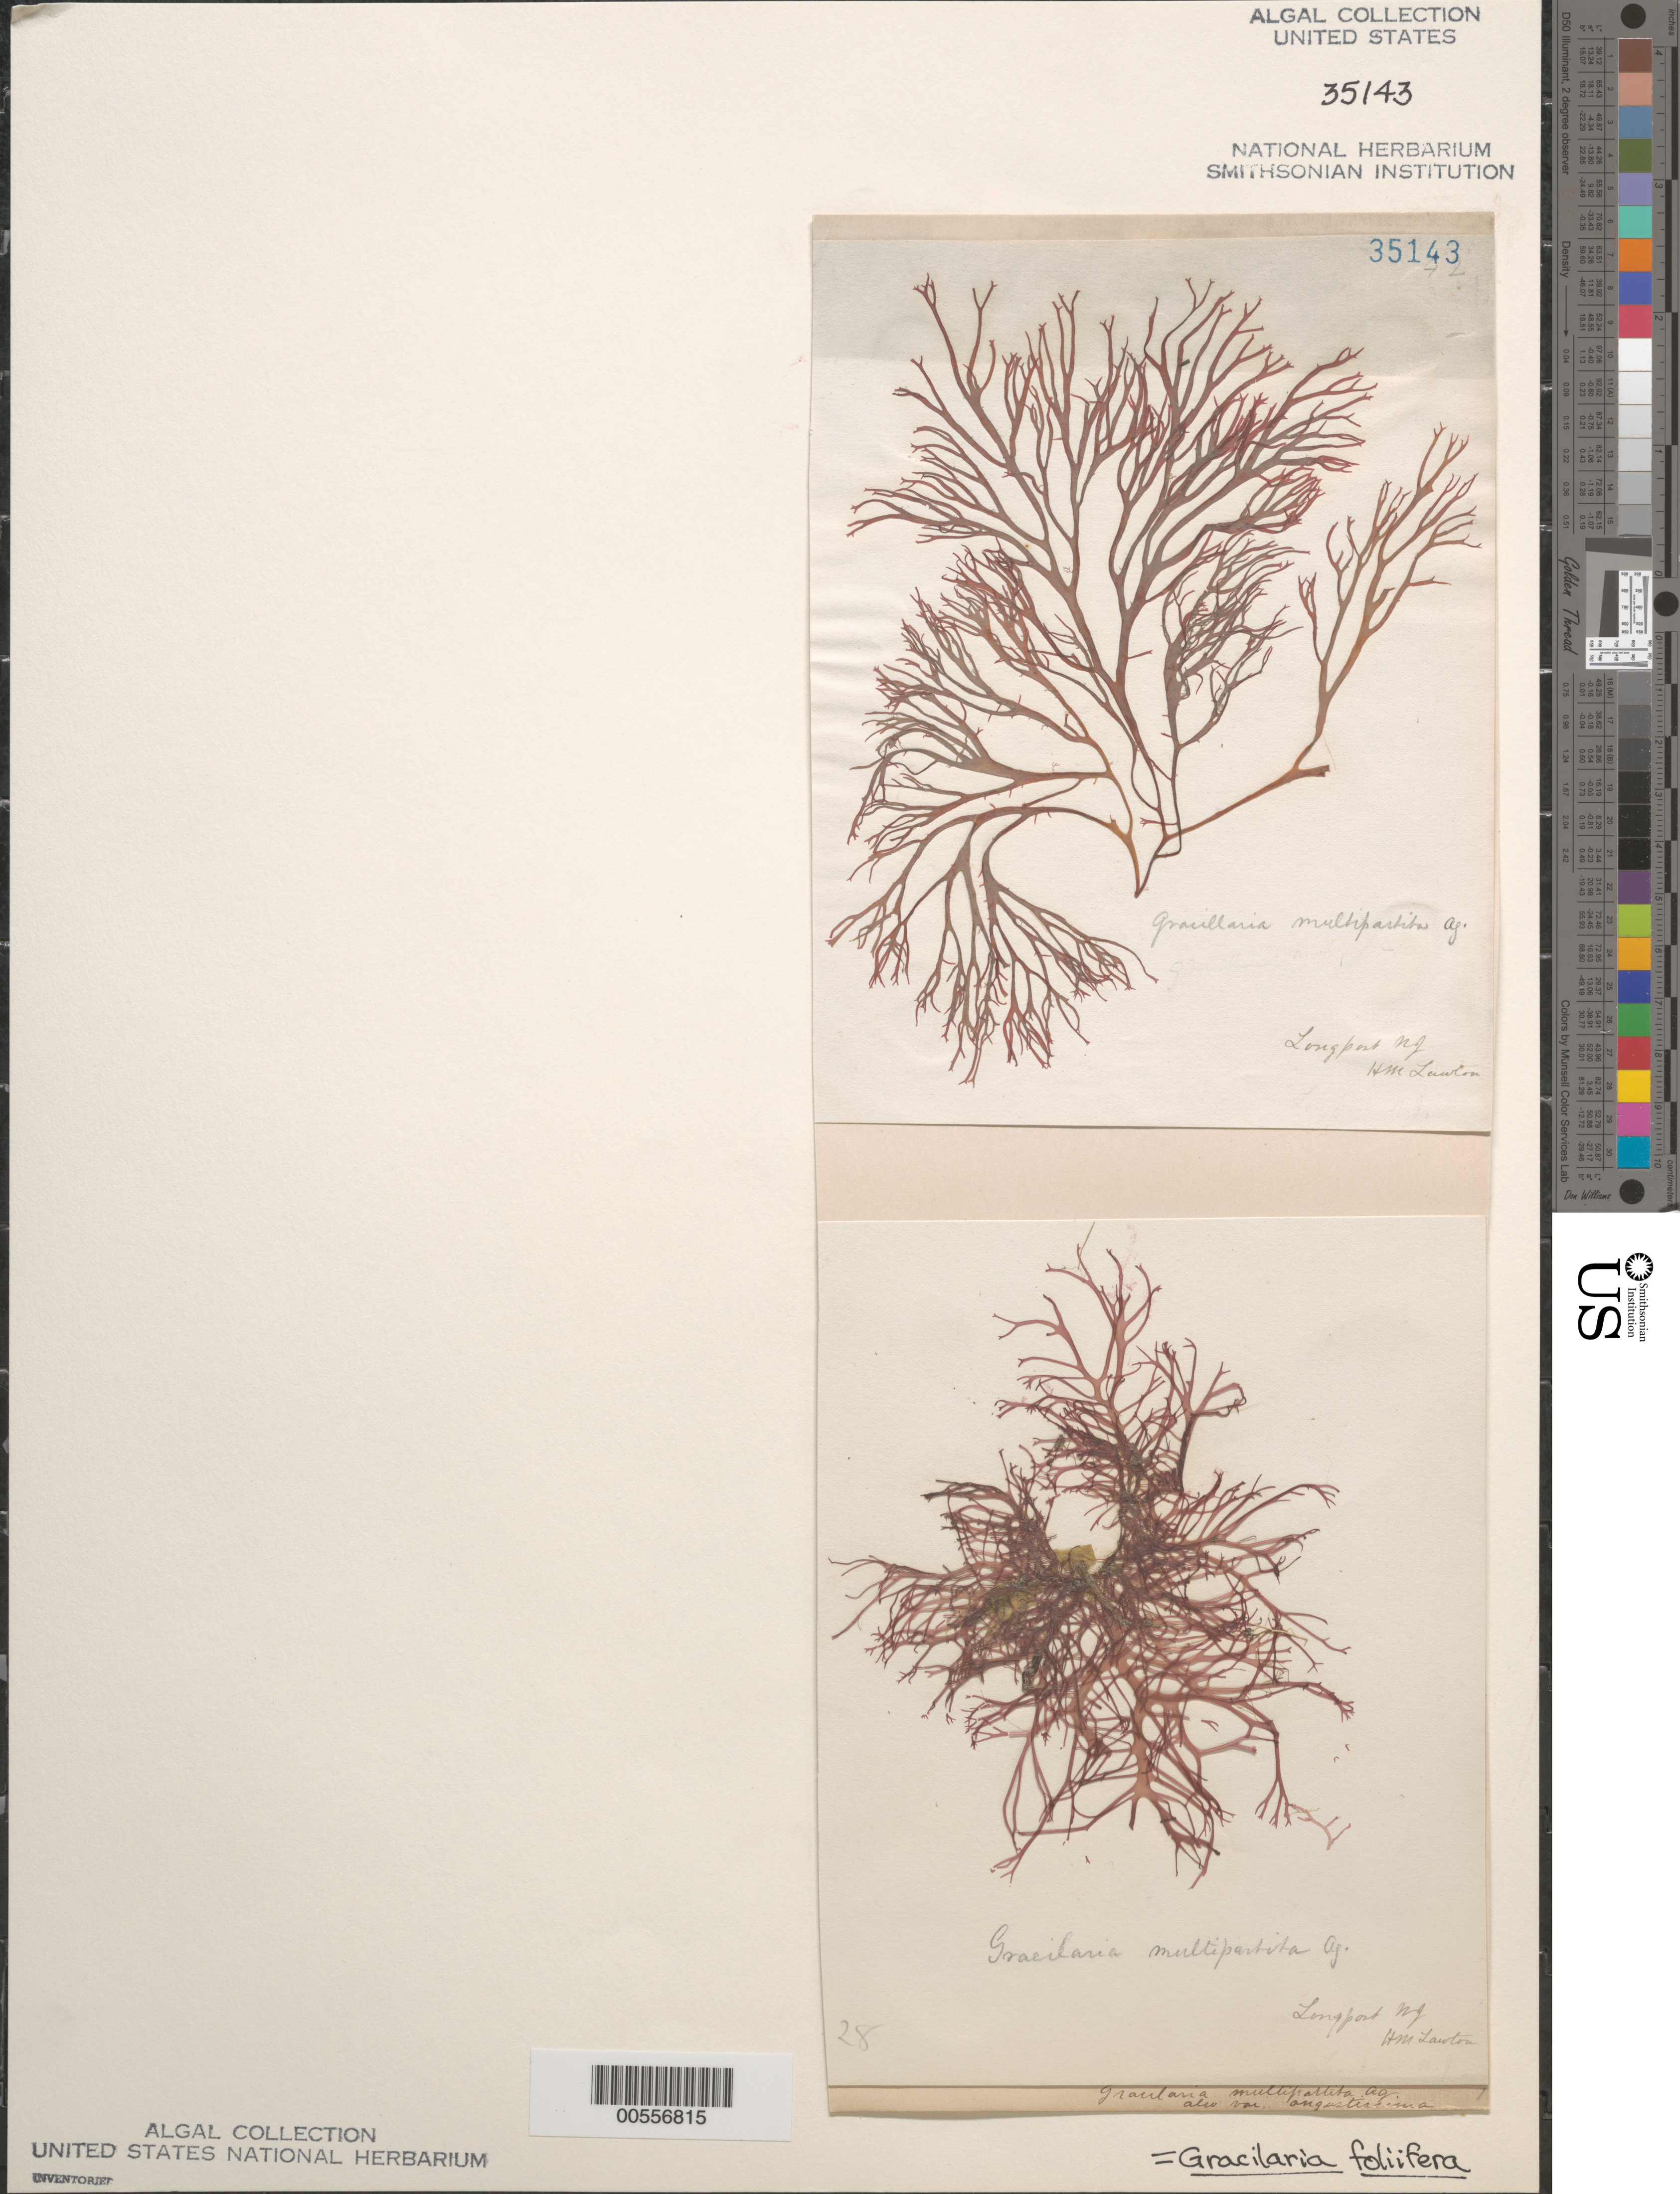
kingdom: Plantae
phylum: Rhodophyta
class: Florideophyceae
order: Gracilariales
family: Gracilariaceae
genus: Gracilaria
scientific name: Gracilaria foliifera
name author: (Forssk.) Børgesen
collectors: H. Lawton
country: United States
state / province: New Jersey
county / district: Atlantic County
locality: Longport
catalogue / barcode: US 35143